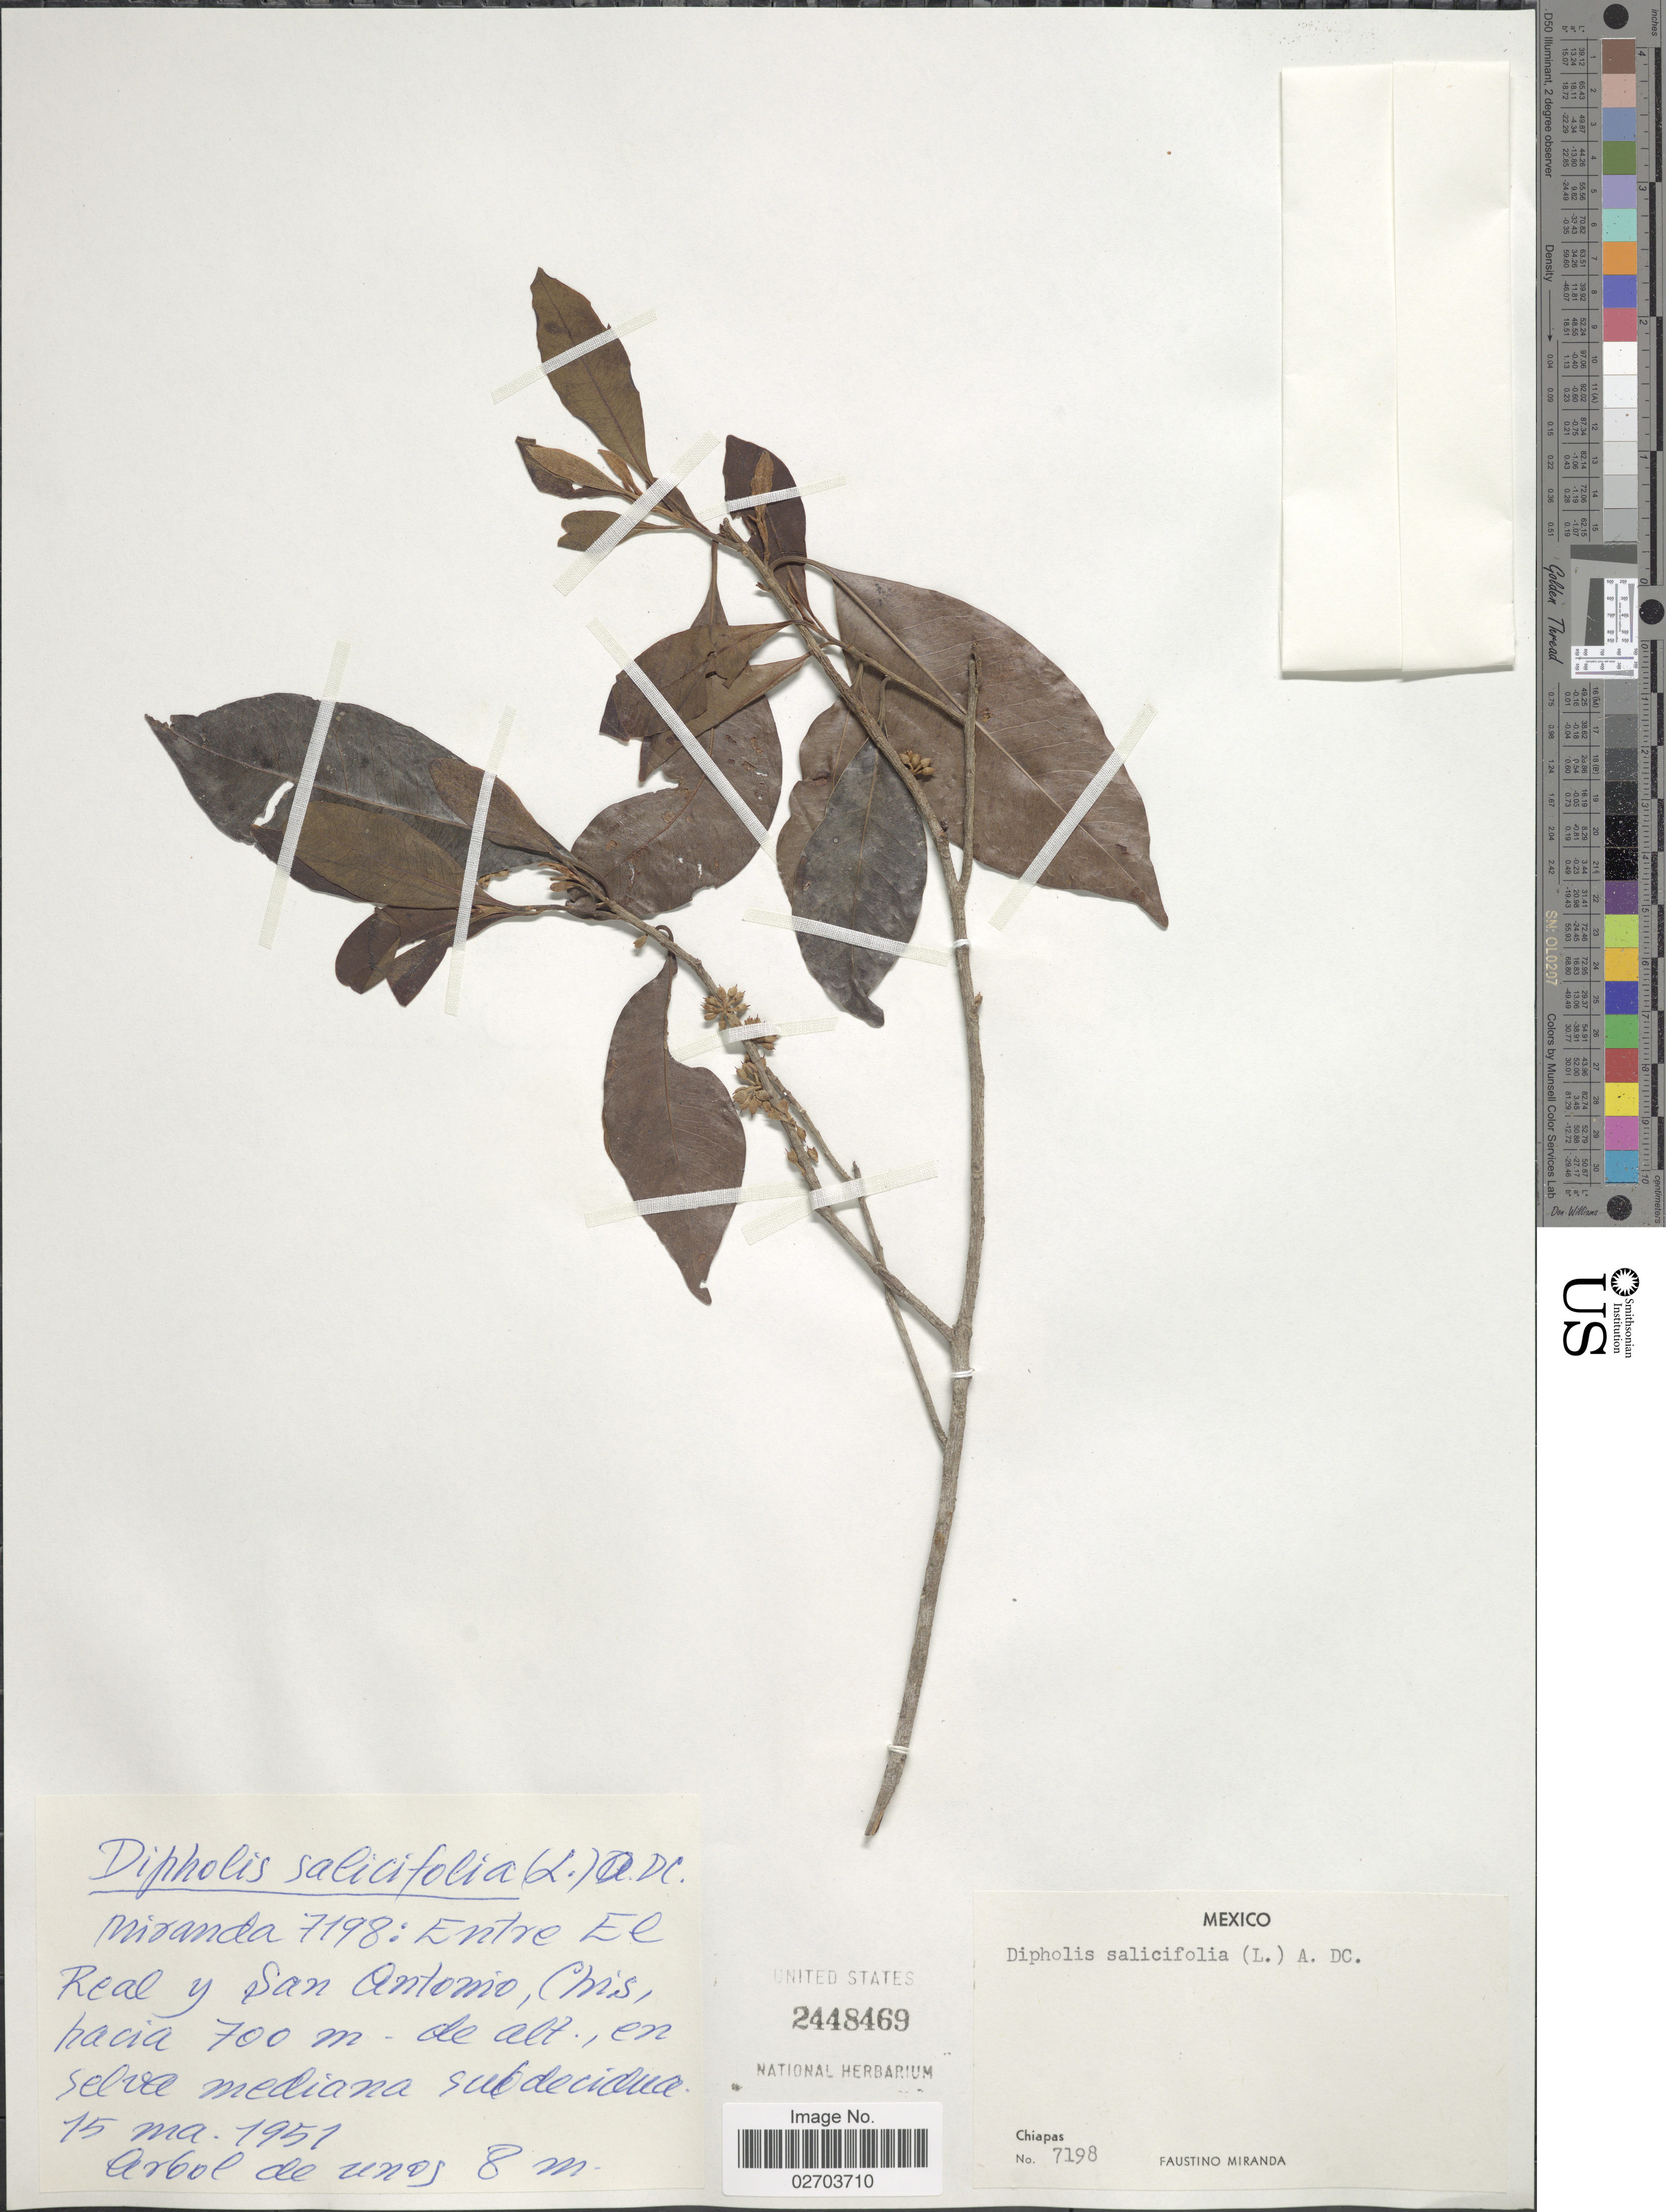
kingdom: Plantae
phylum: Tracheophyta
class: Magnoliopsida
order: Ericales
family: Sapotaceae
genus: Sideroxylon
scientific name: Sideroxylon salicifolium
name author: (L.) Lam.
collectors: F. Miranda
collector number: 7198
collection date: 1951-05-15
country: Mexico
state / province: Chiapas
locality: Entre El Real y San Antonio.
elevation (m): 700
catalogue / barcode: US 2448469